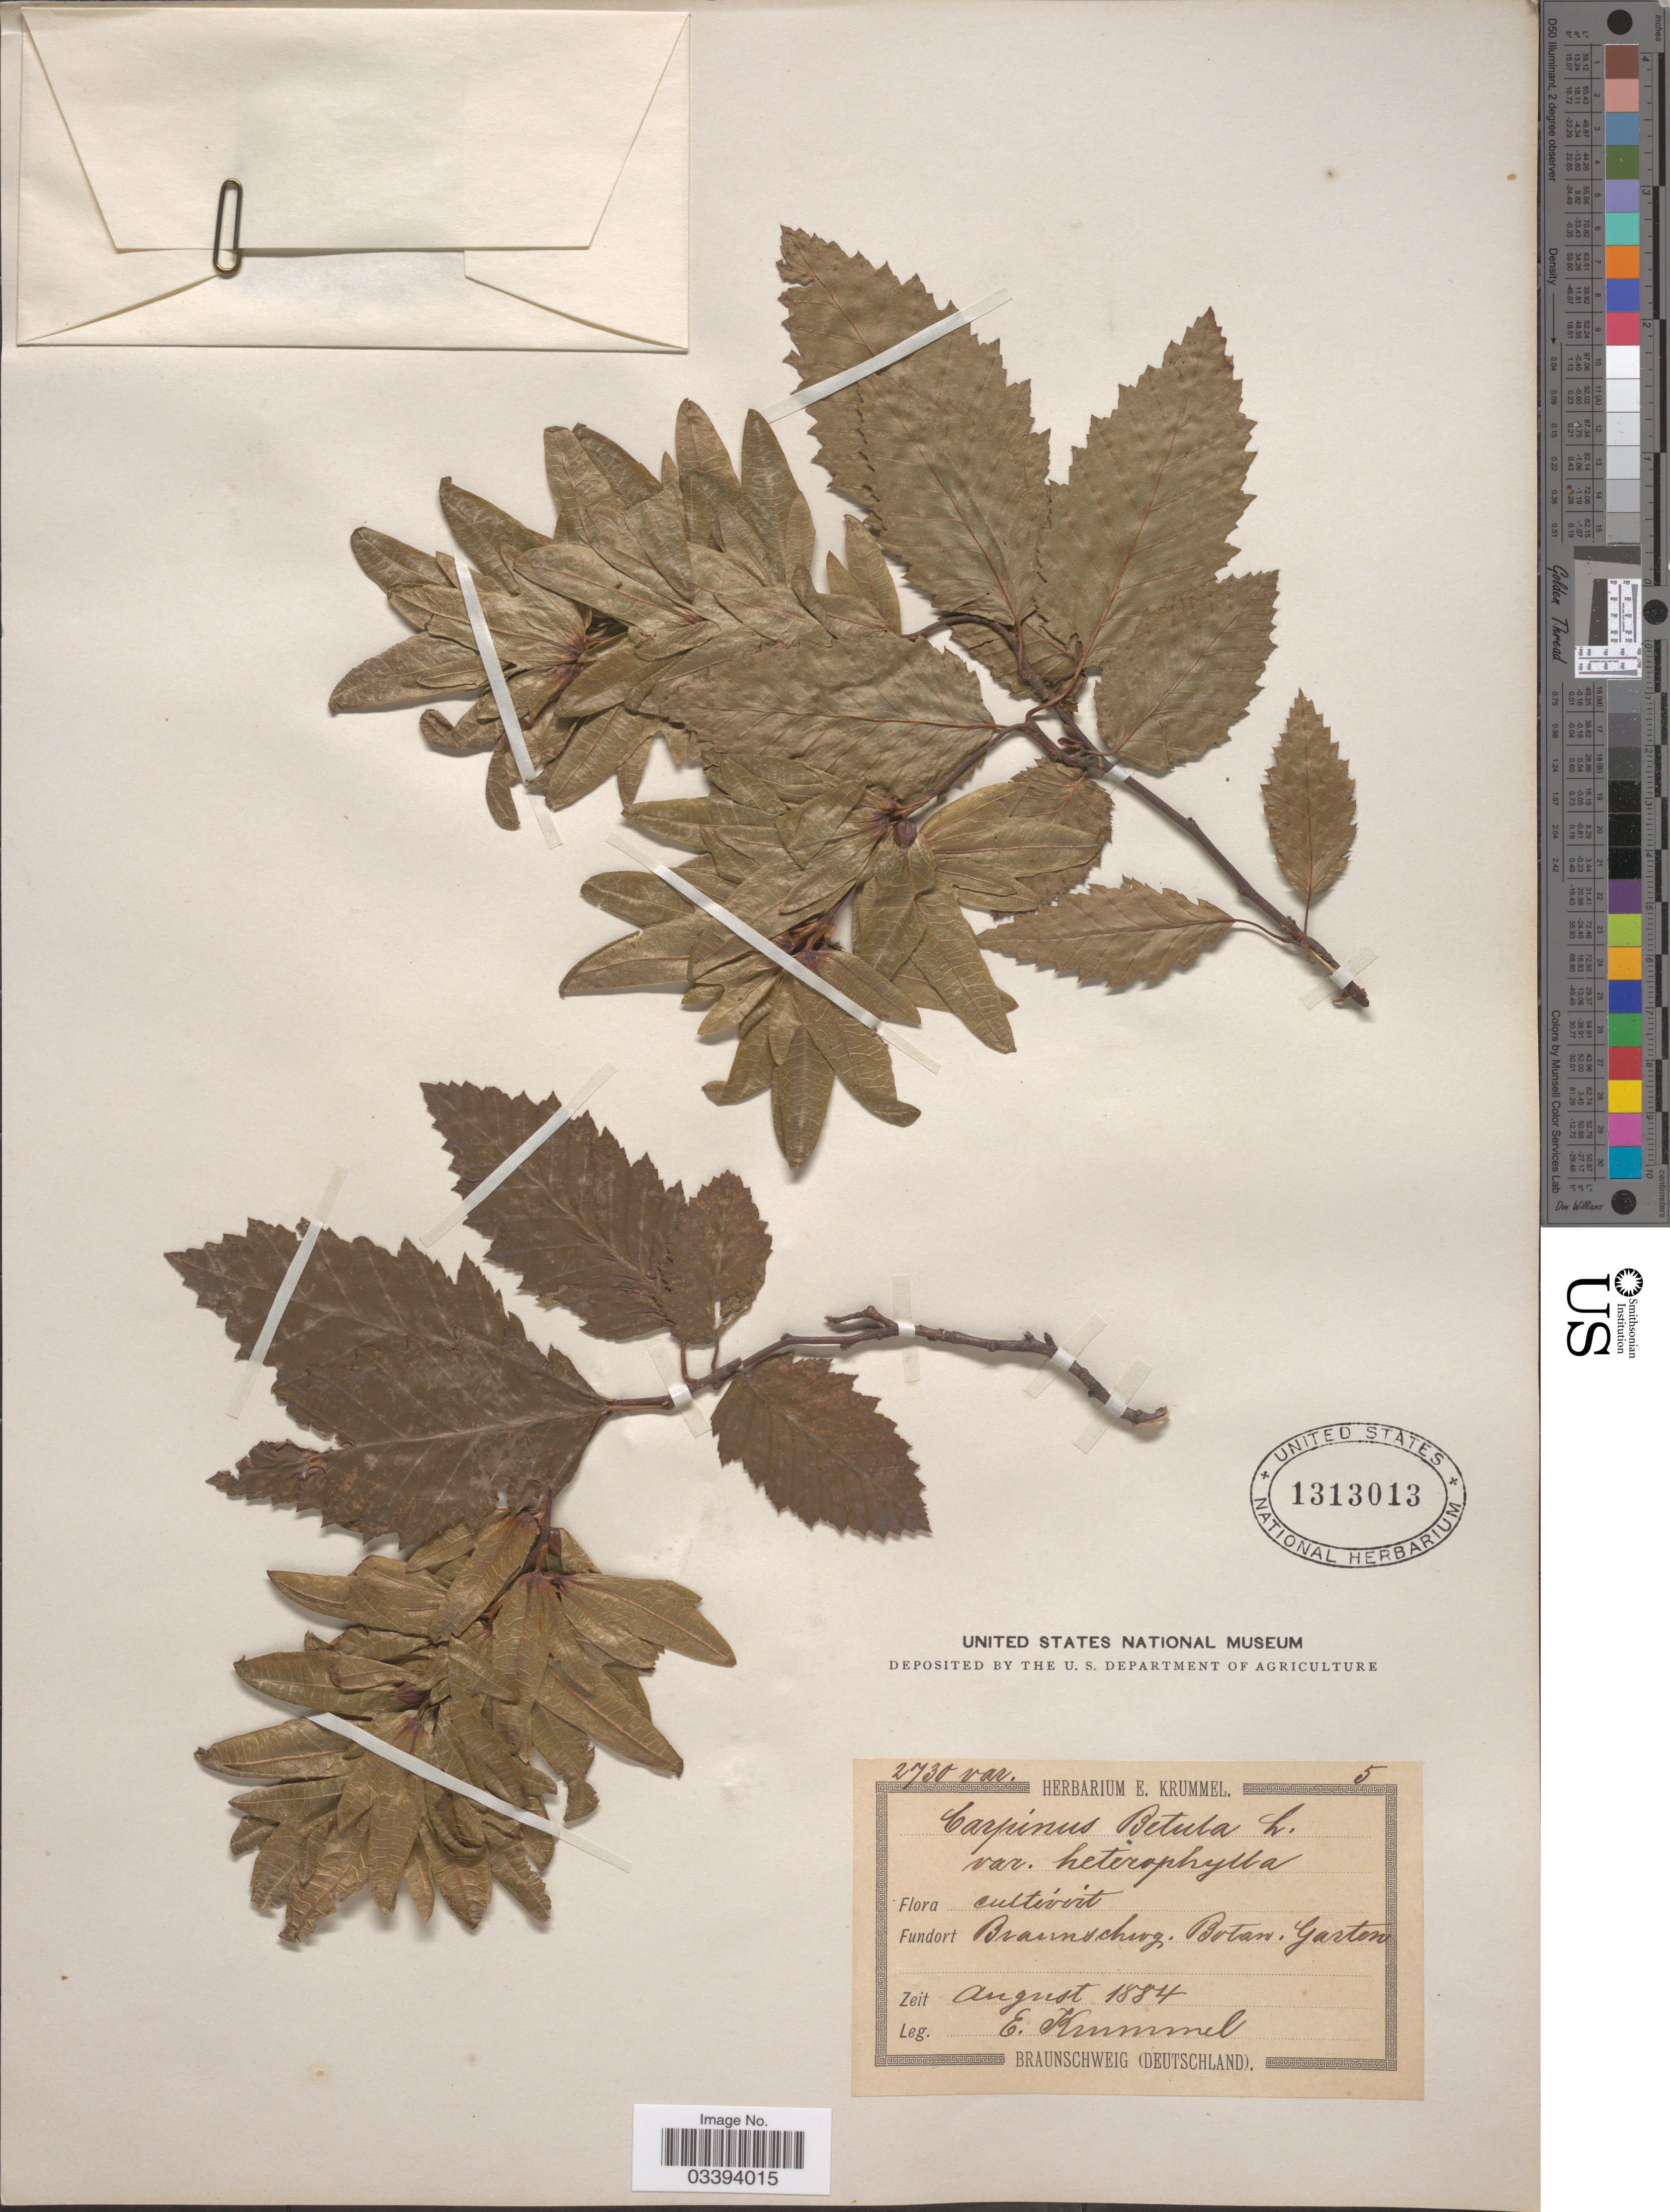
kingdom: Plantae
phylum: Tracheophyta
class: Magnoliopsida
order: Fagales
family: Betulaceae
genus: Carpinus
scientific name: Carpinus betulus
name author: L.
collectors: E. Krummel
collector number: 2730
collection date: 1884-08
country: Germany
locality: Braunschwg. Botan. Garten.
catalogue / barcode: US 1313013